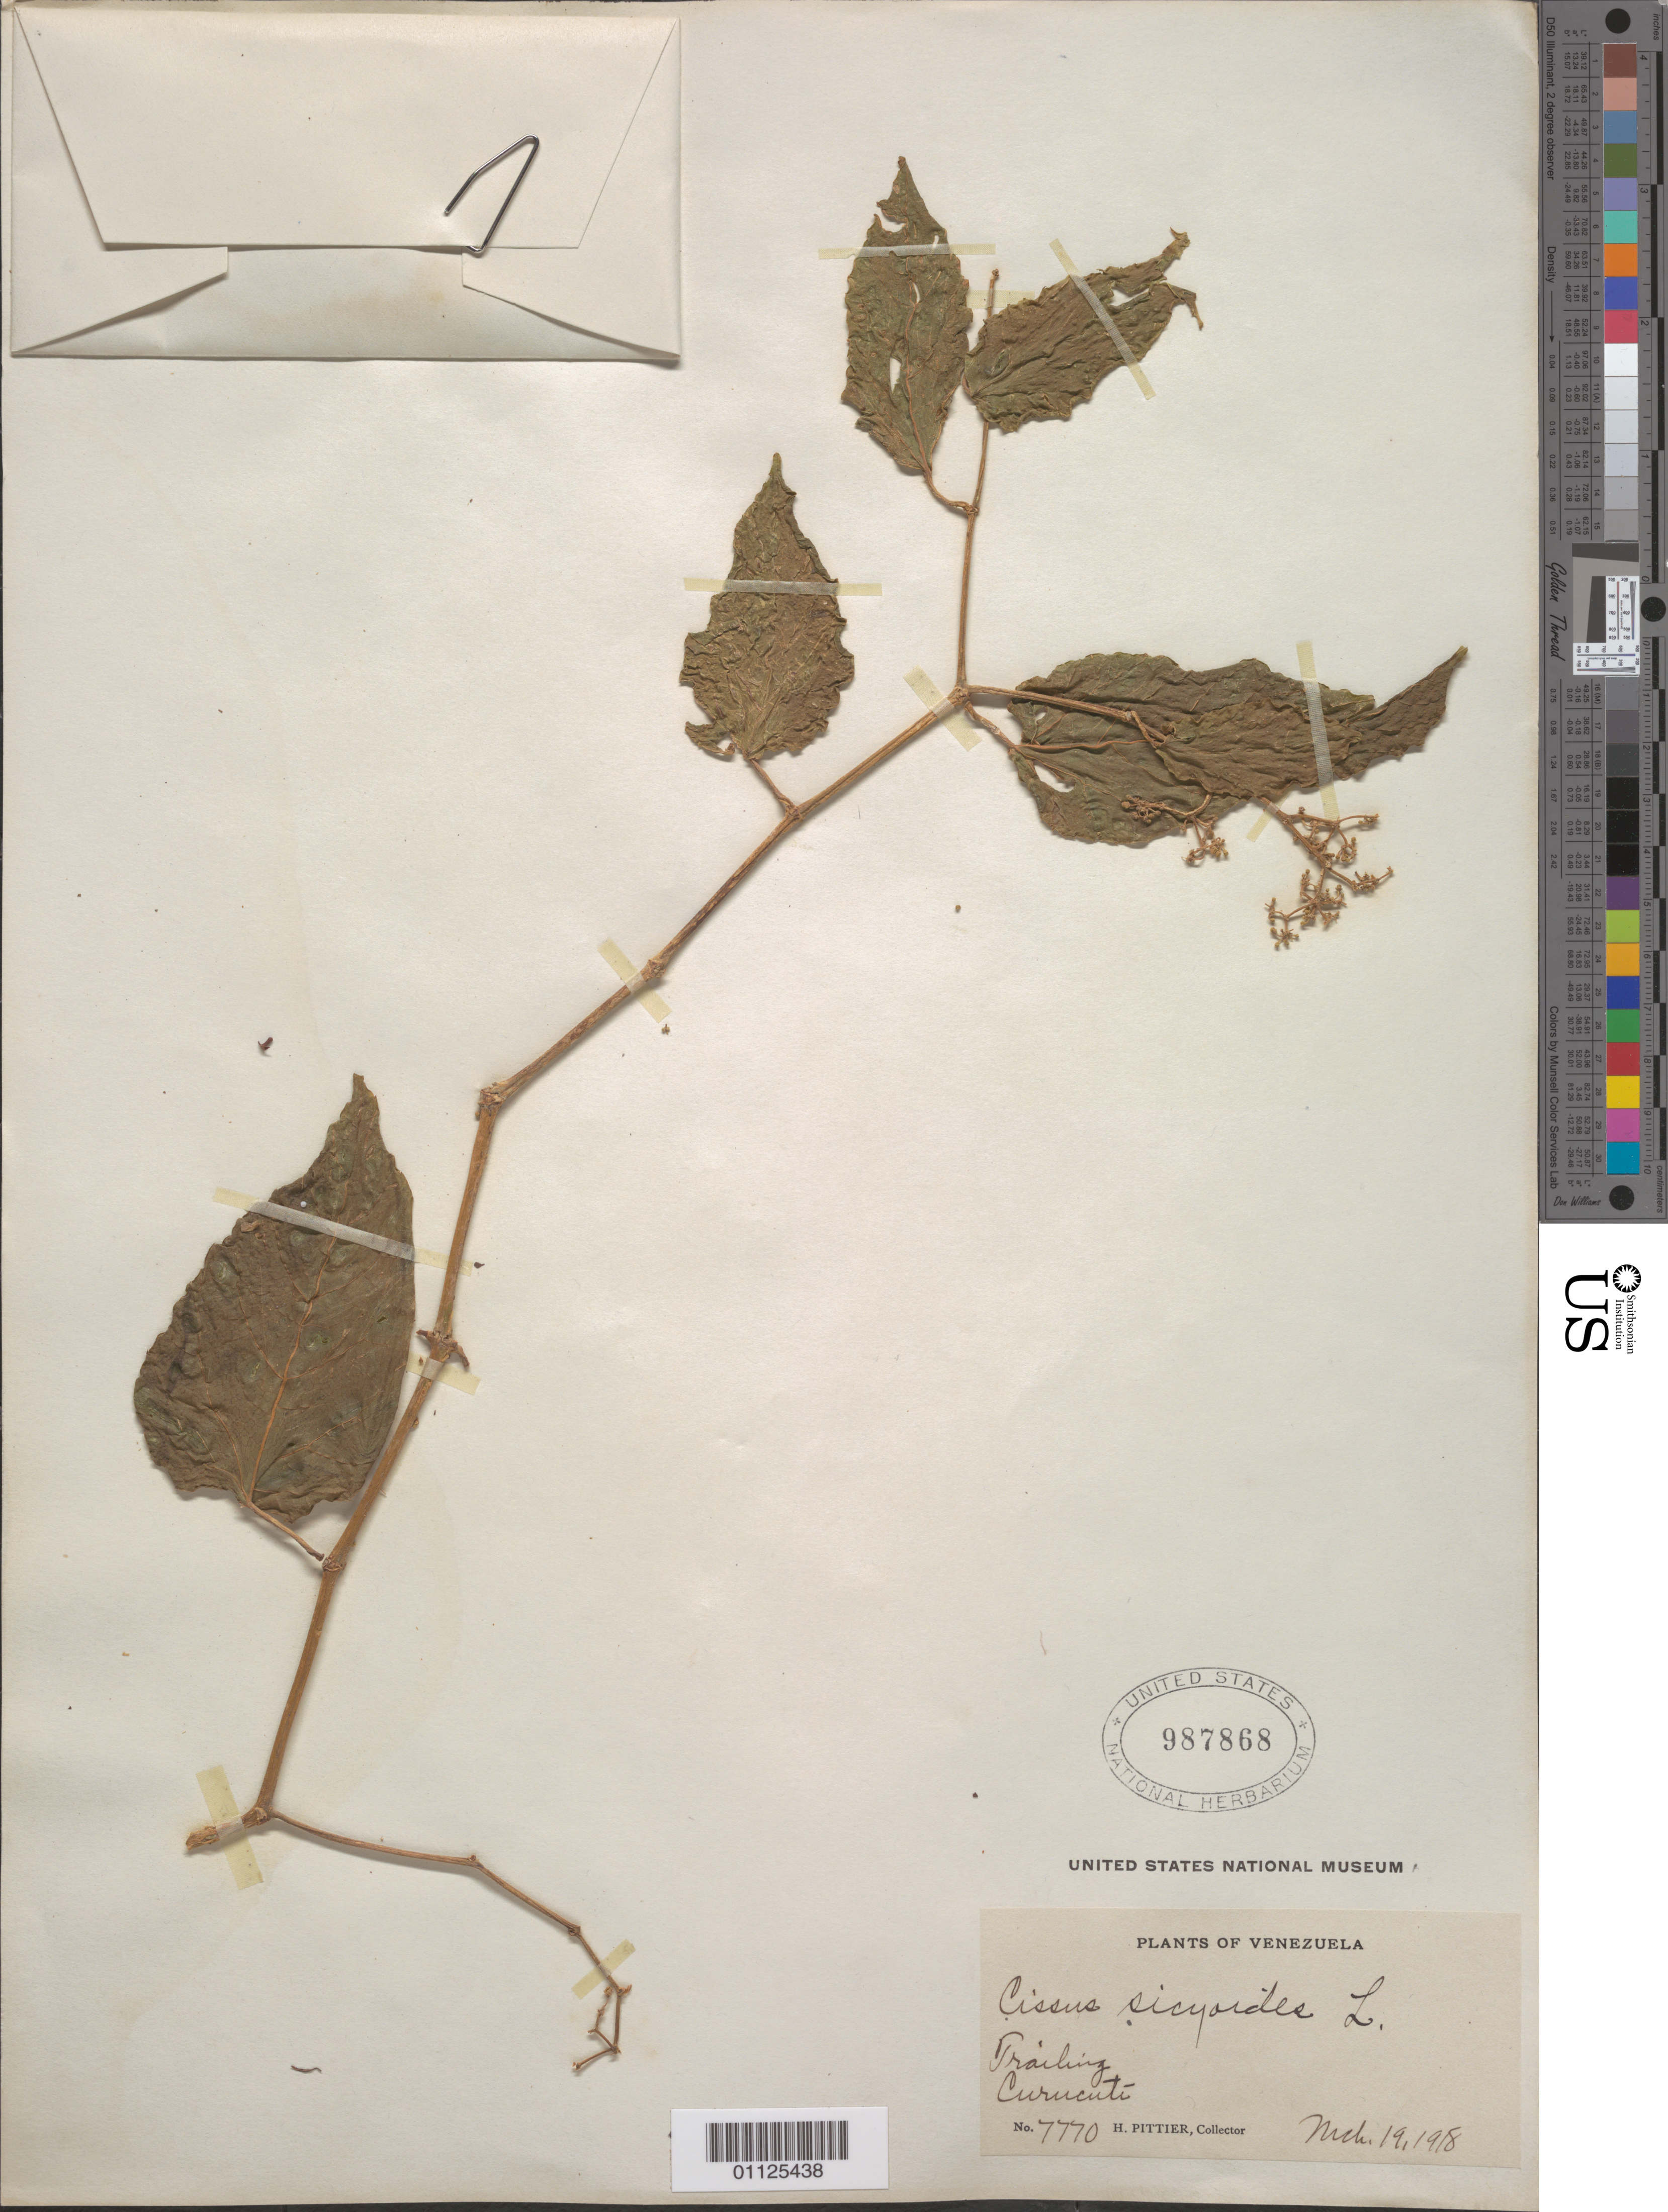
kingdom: Plantae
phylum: Tracheophyta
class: Magnoliopsida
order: Vitales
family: Vitaceae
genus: Cissus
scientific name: Cissus verticillata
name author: (L.) Nicolson & C.E. Jarvis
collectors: H. F. Pittier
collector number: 7770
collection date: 1918-03-19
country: Venezuela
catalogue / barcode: US 987868